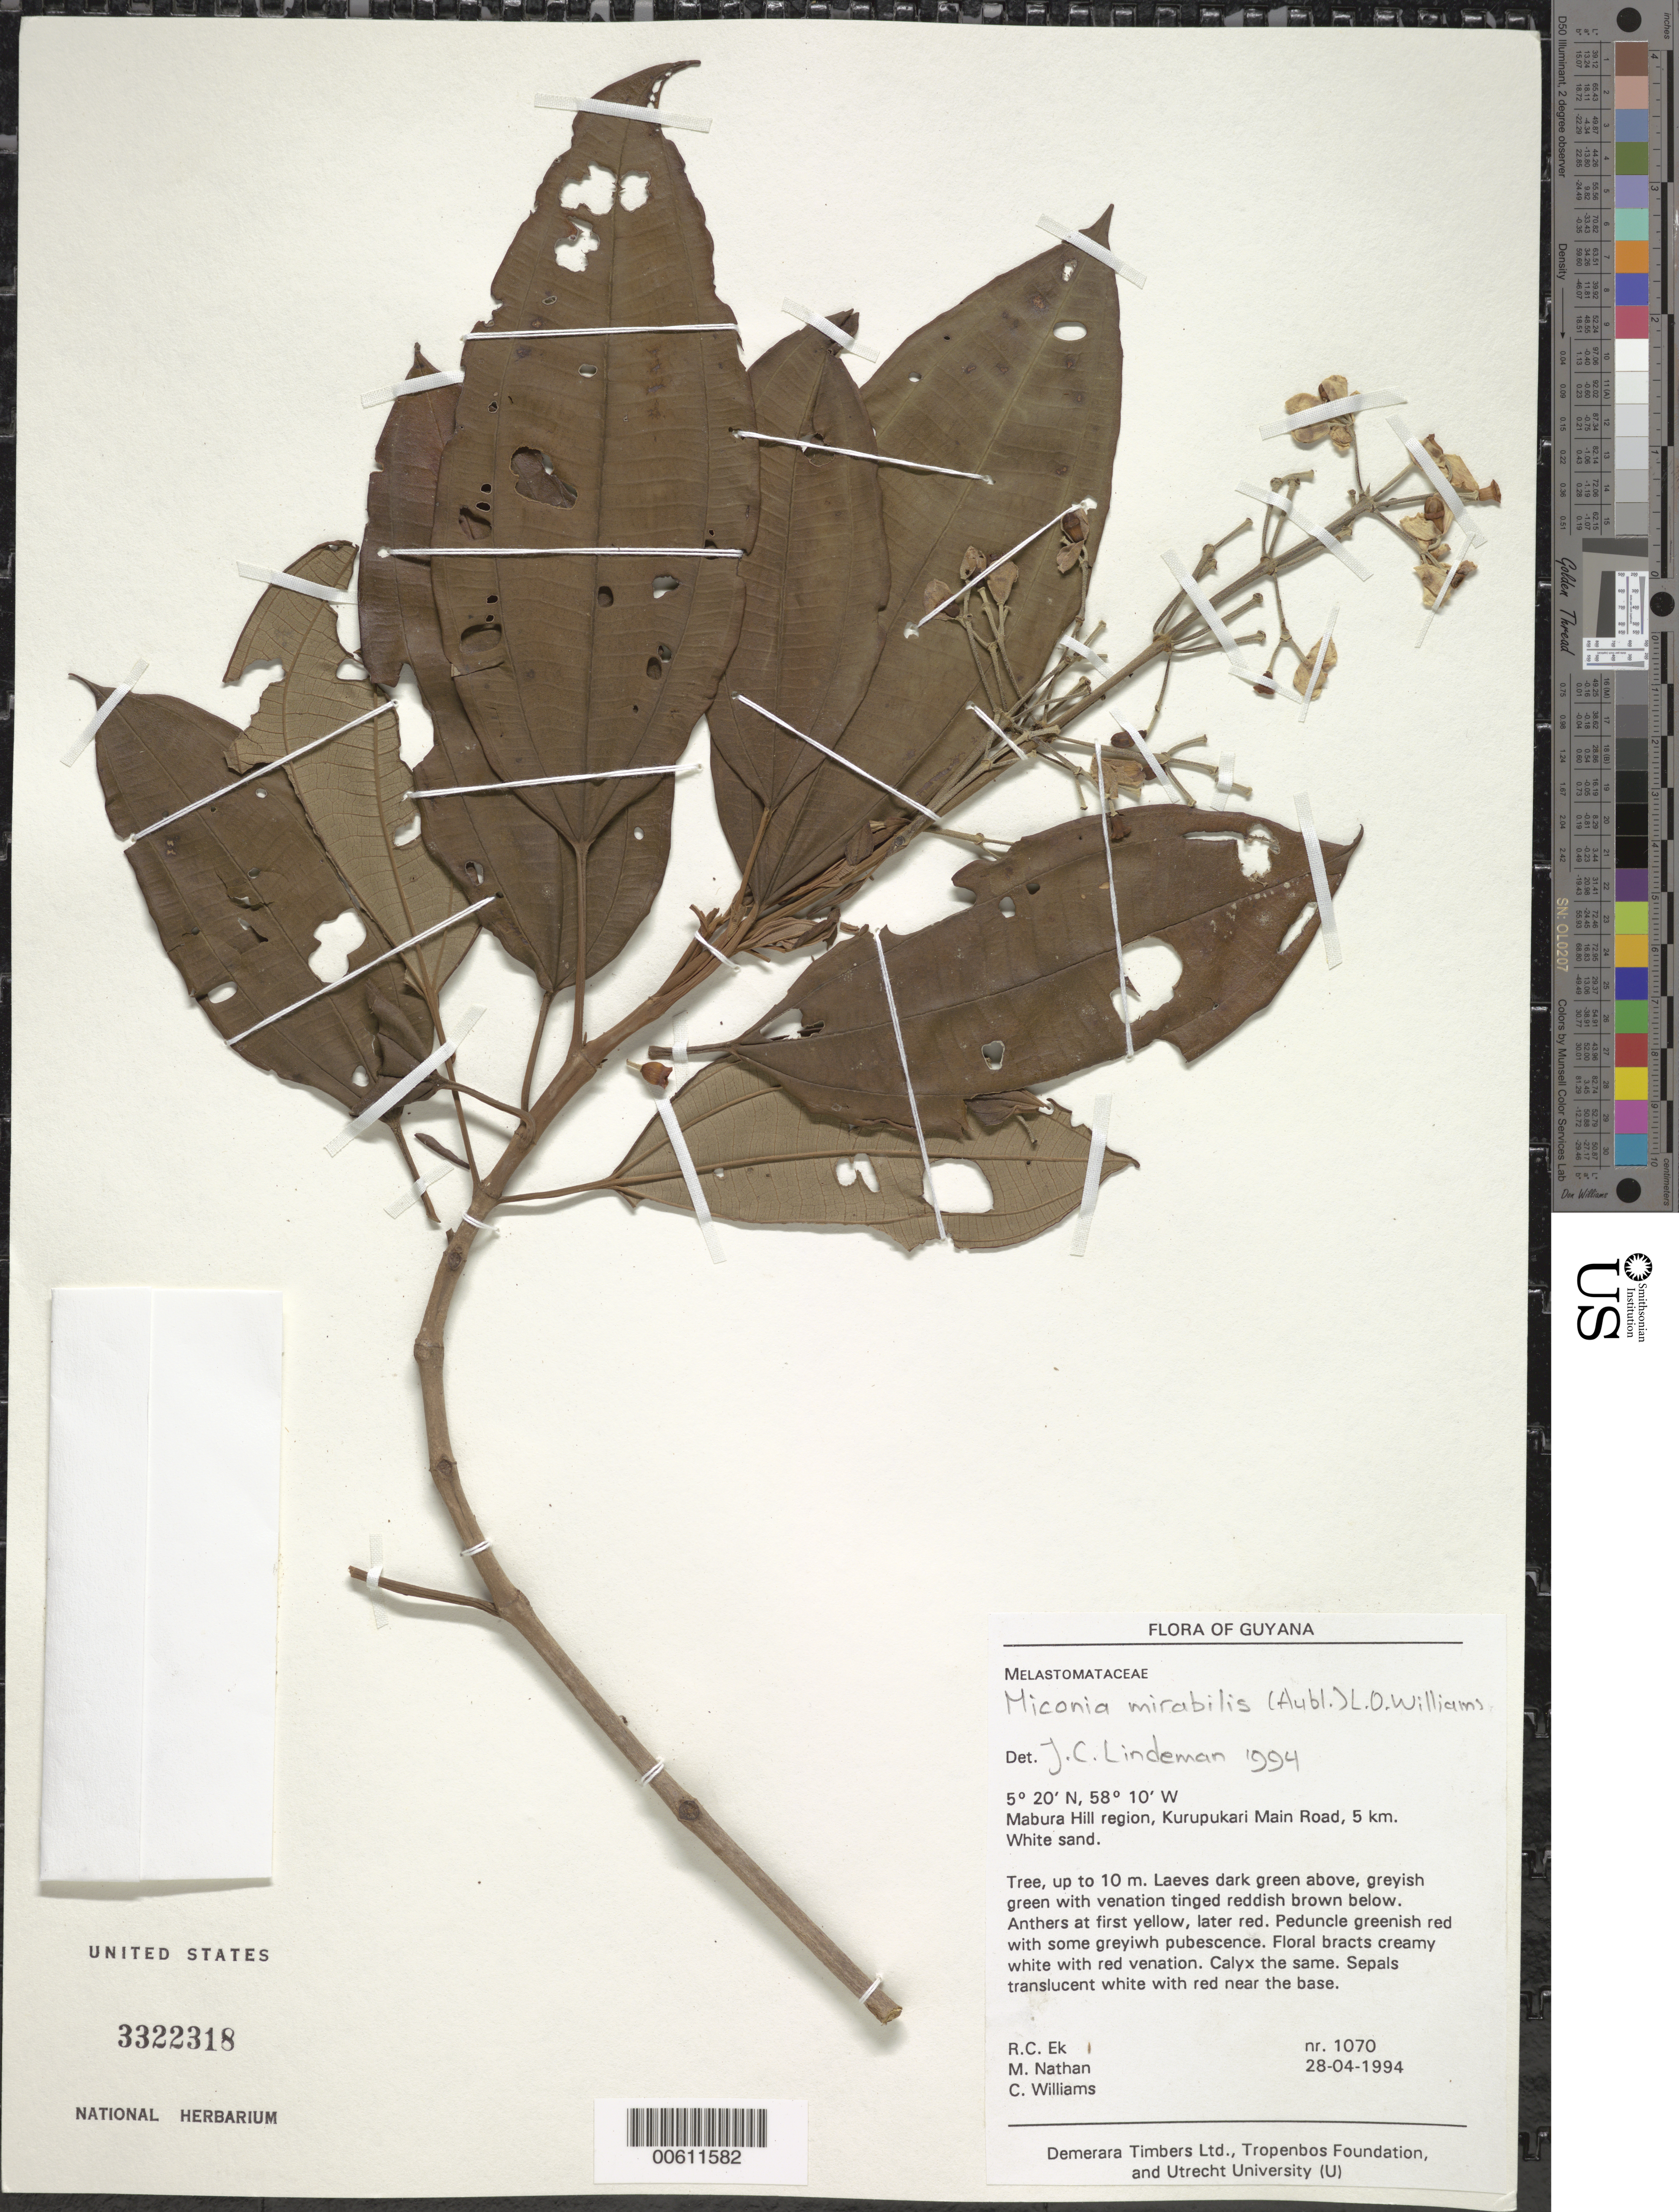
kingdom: Plantae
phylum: Tracheophyta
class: Magnoliopsida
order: Myrtales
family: Melastomataceae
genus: Miconia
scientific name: Miconia mirabilis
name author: (Aubl.) L.O. Williams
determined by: Lindeman, J. C.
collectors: R. C. Ek, M. Nathan & C. Williams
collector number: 1070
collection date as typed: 28-Apr-94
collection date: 1994-04-28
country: Guyana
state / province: U. Demerara-Berbice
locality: Mabura Hill, Kurupukari Main Road, 5 km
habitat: White sand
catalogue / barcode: US 3322318